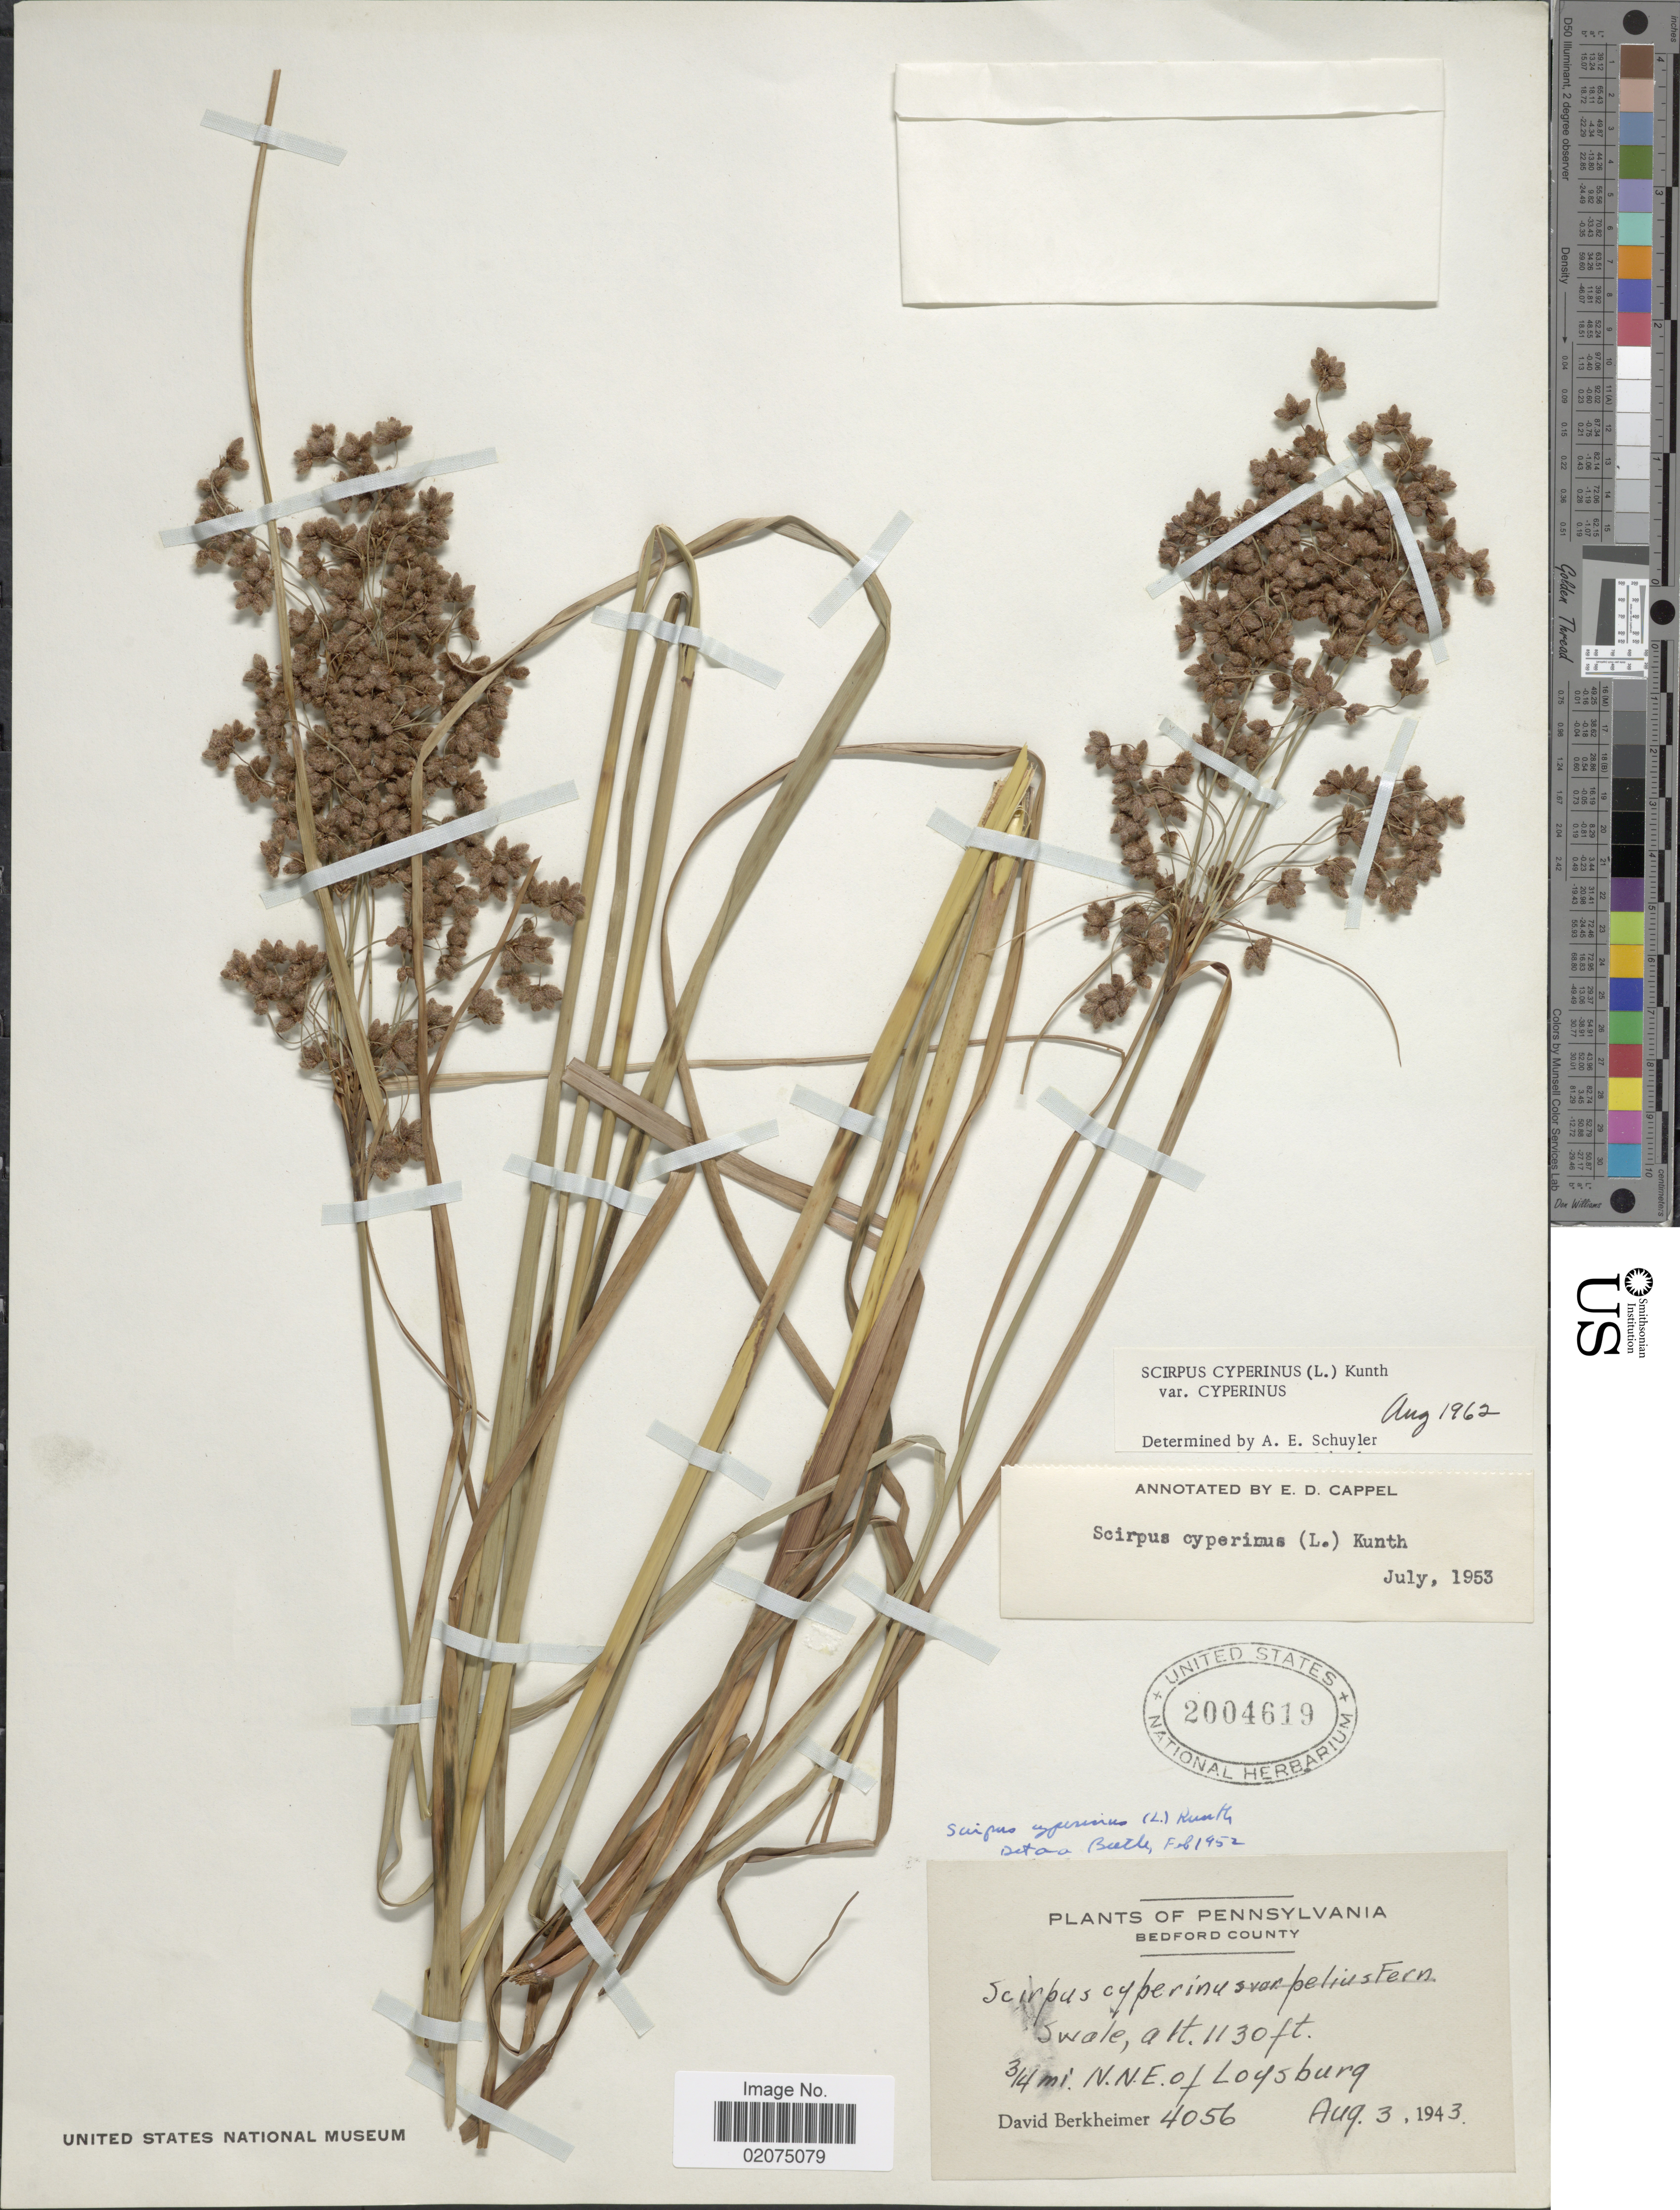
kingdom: Plantae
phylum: Tracheophyta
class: Liliopsida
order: Poales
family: Cyperaceae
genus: Scirpus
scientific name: Scirpus cyperinus (L.) Kunth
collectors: D. Berkheimer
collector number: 4056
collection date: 1943-08-03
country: United States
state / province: Pennsylvania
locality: Bedford County, Swale, 3/4 mi NNE of Loysburg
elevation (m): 344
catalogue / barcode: US 2004619